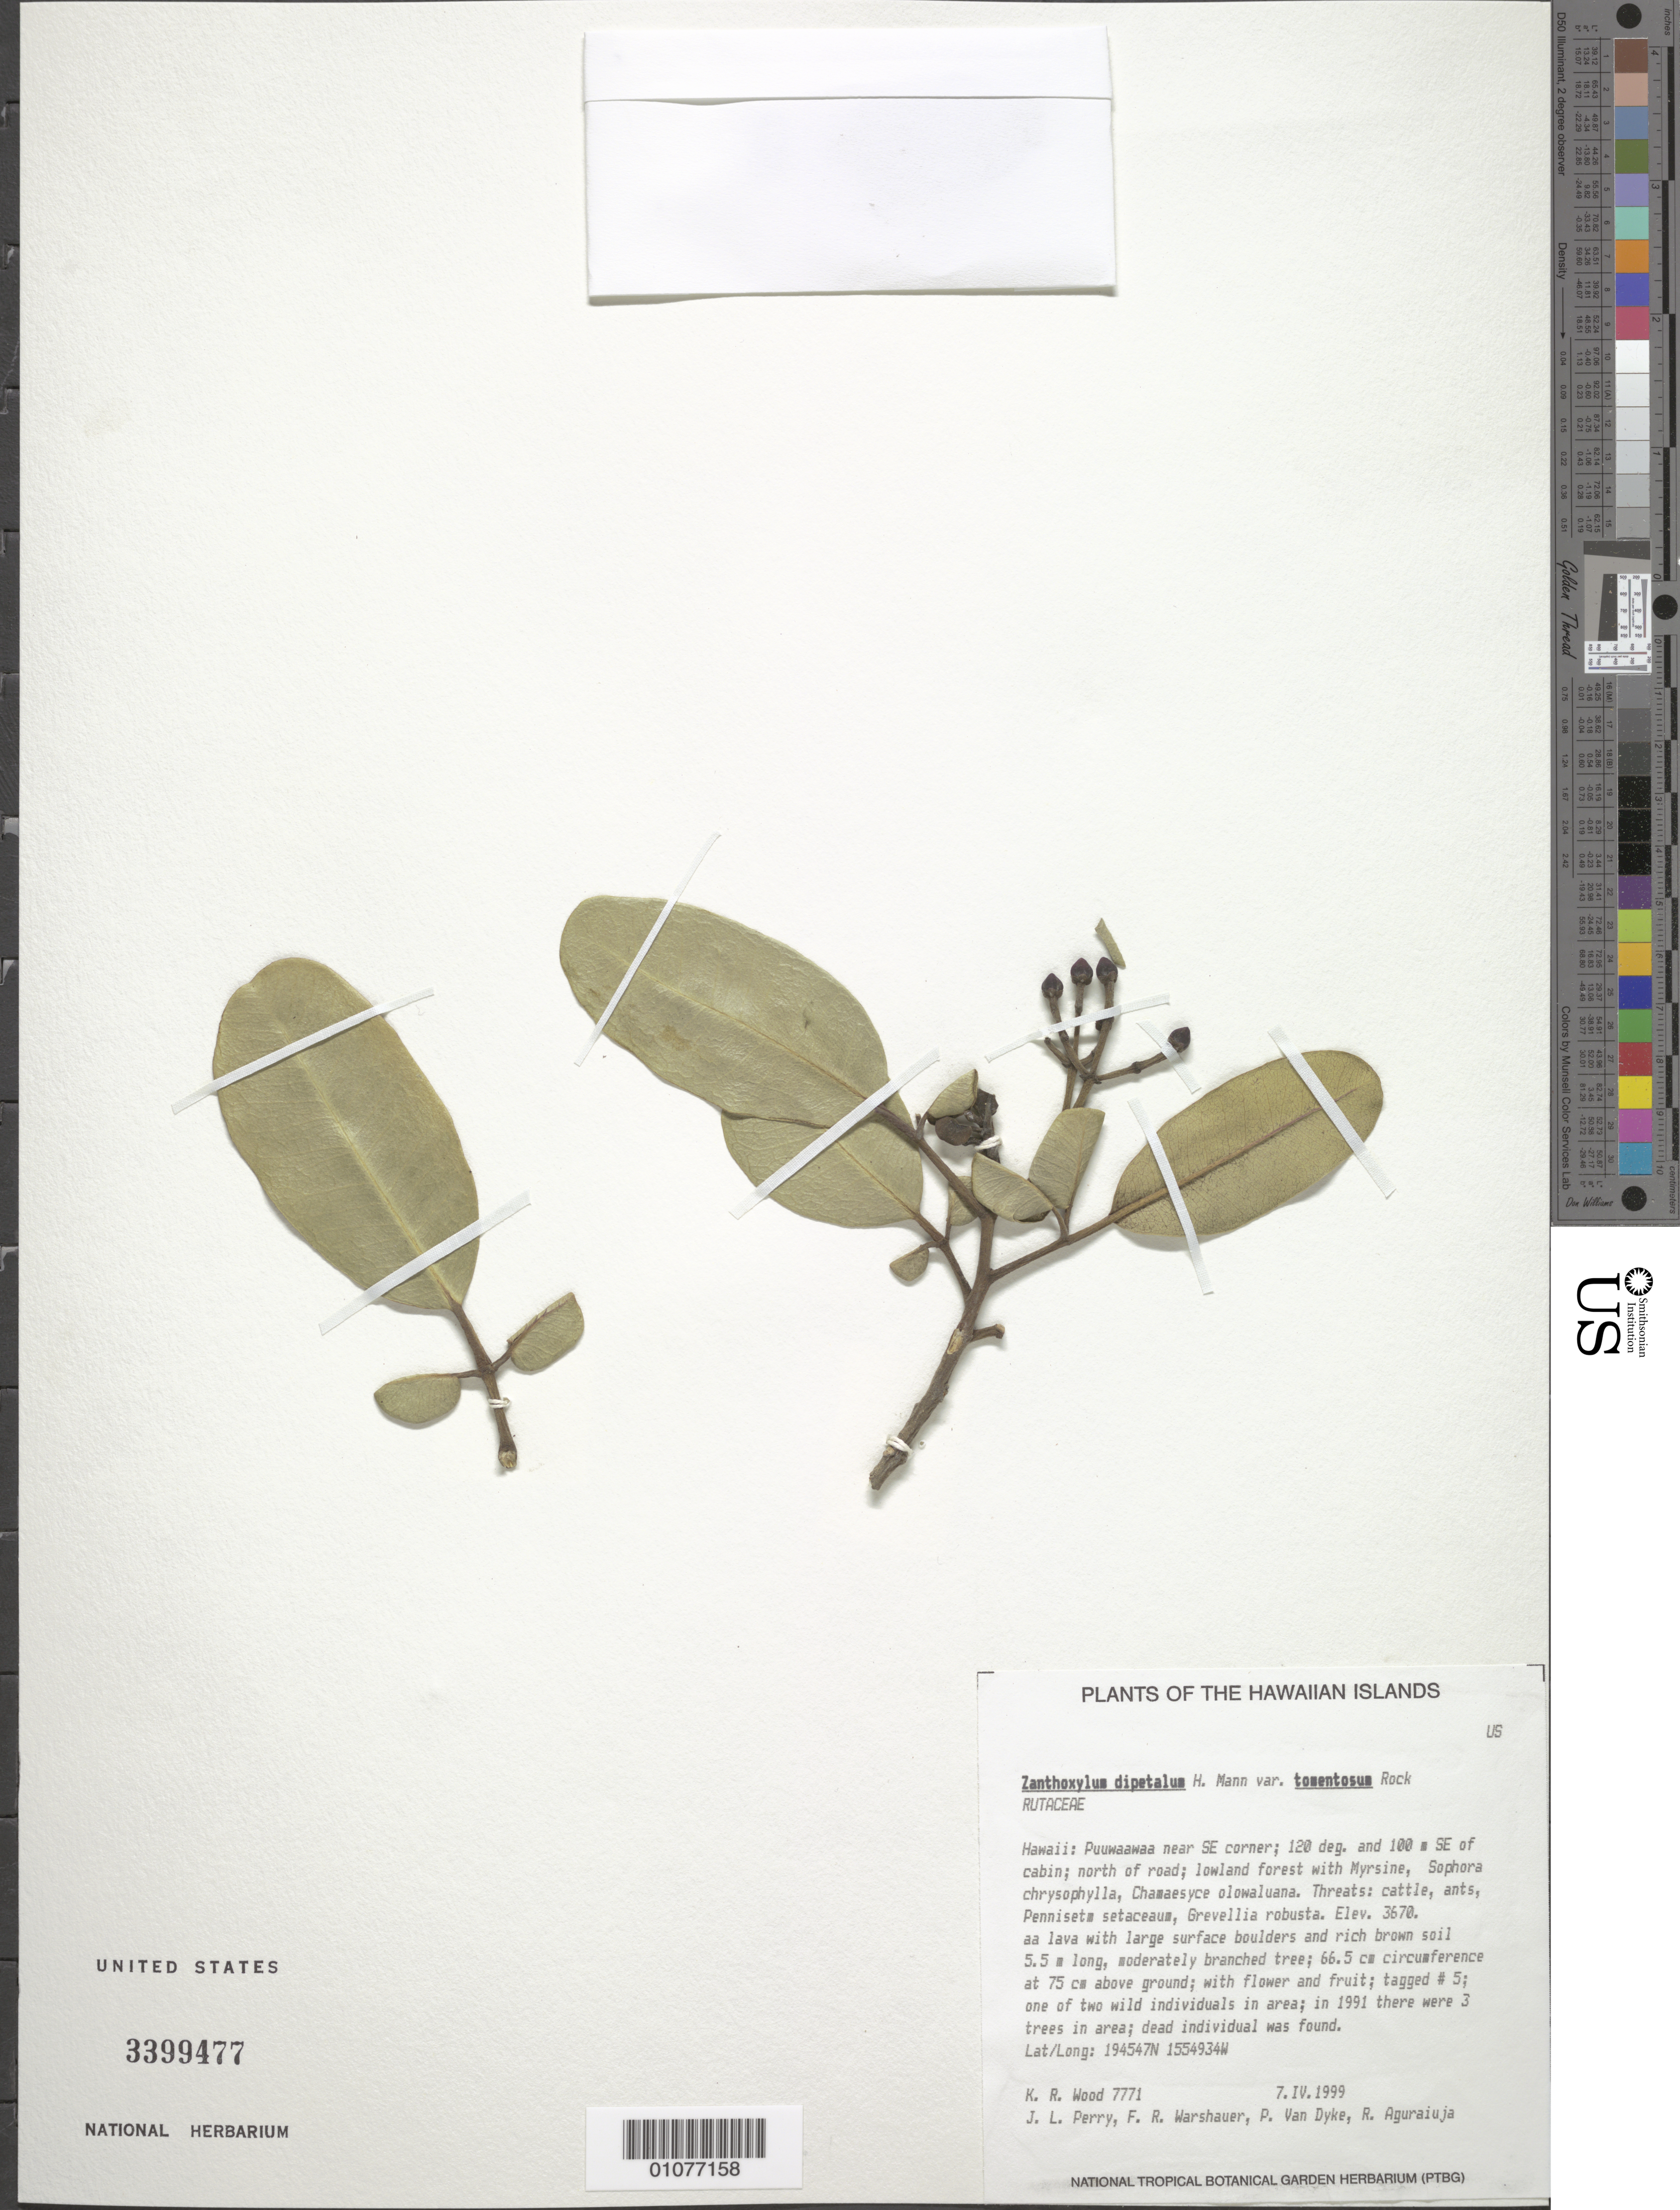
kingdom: Plantae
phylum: Tracheophyta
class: Magnoliopsida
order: Sapindales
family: Rutaceae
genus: Zanthoxylum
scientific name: Zanthoxylum dipetalum var. tomentosum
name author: Rock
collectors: K. R. Wood, J. L. Perry, F. Warshauer, P. Van Dyke & R. Aguraiuja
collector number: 7771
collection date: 1999-04-07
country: United States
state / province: Hawaii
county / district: Hawaii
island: Hawaii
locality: Puuwaawaa near SE corner; 120 deg. and 100 m SE of cabin; N of road.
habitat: Lava with large surface boulders and rich brown soil. Lowland forest.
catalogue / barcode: US 3399477